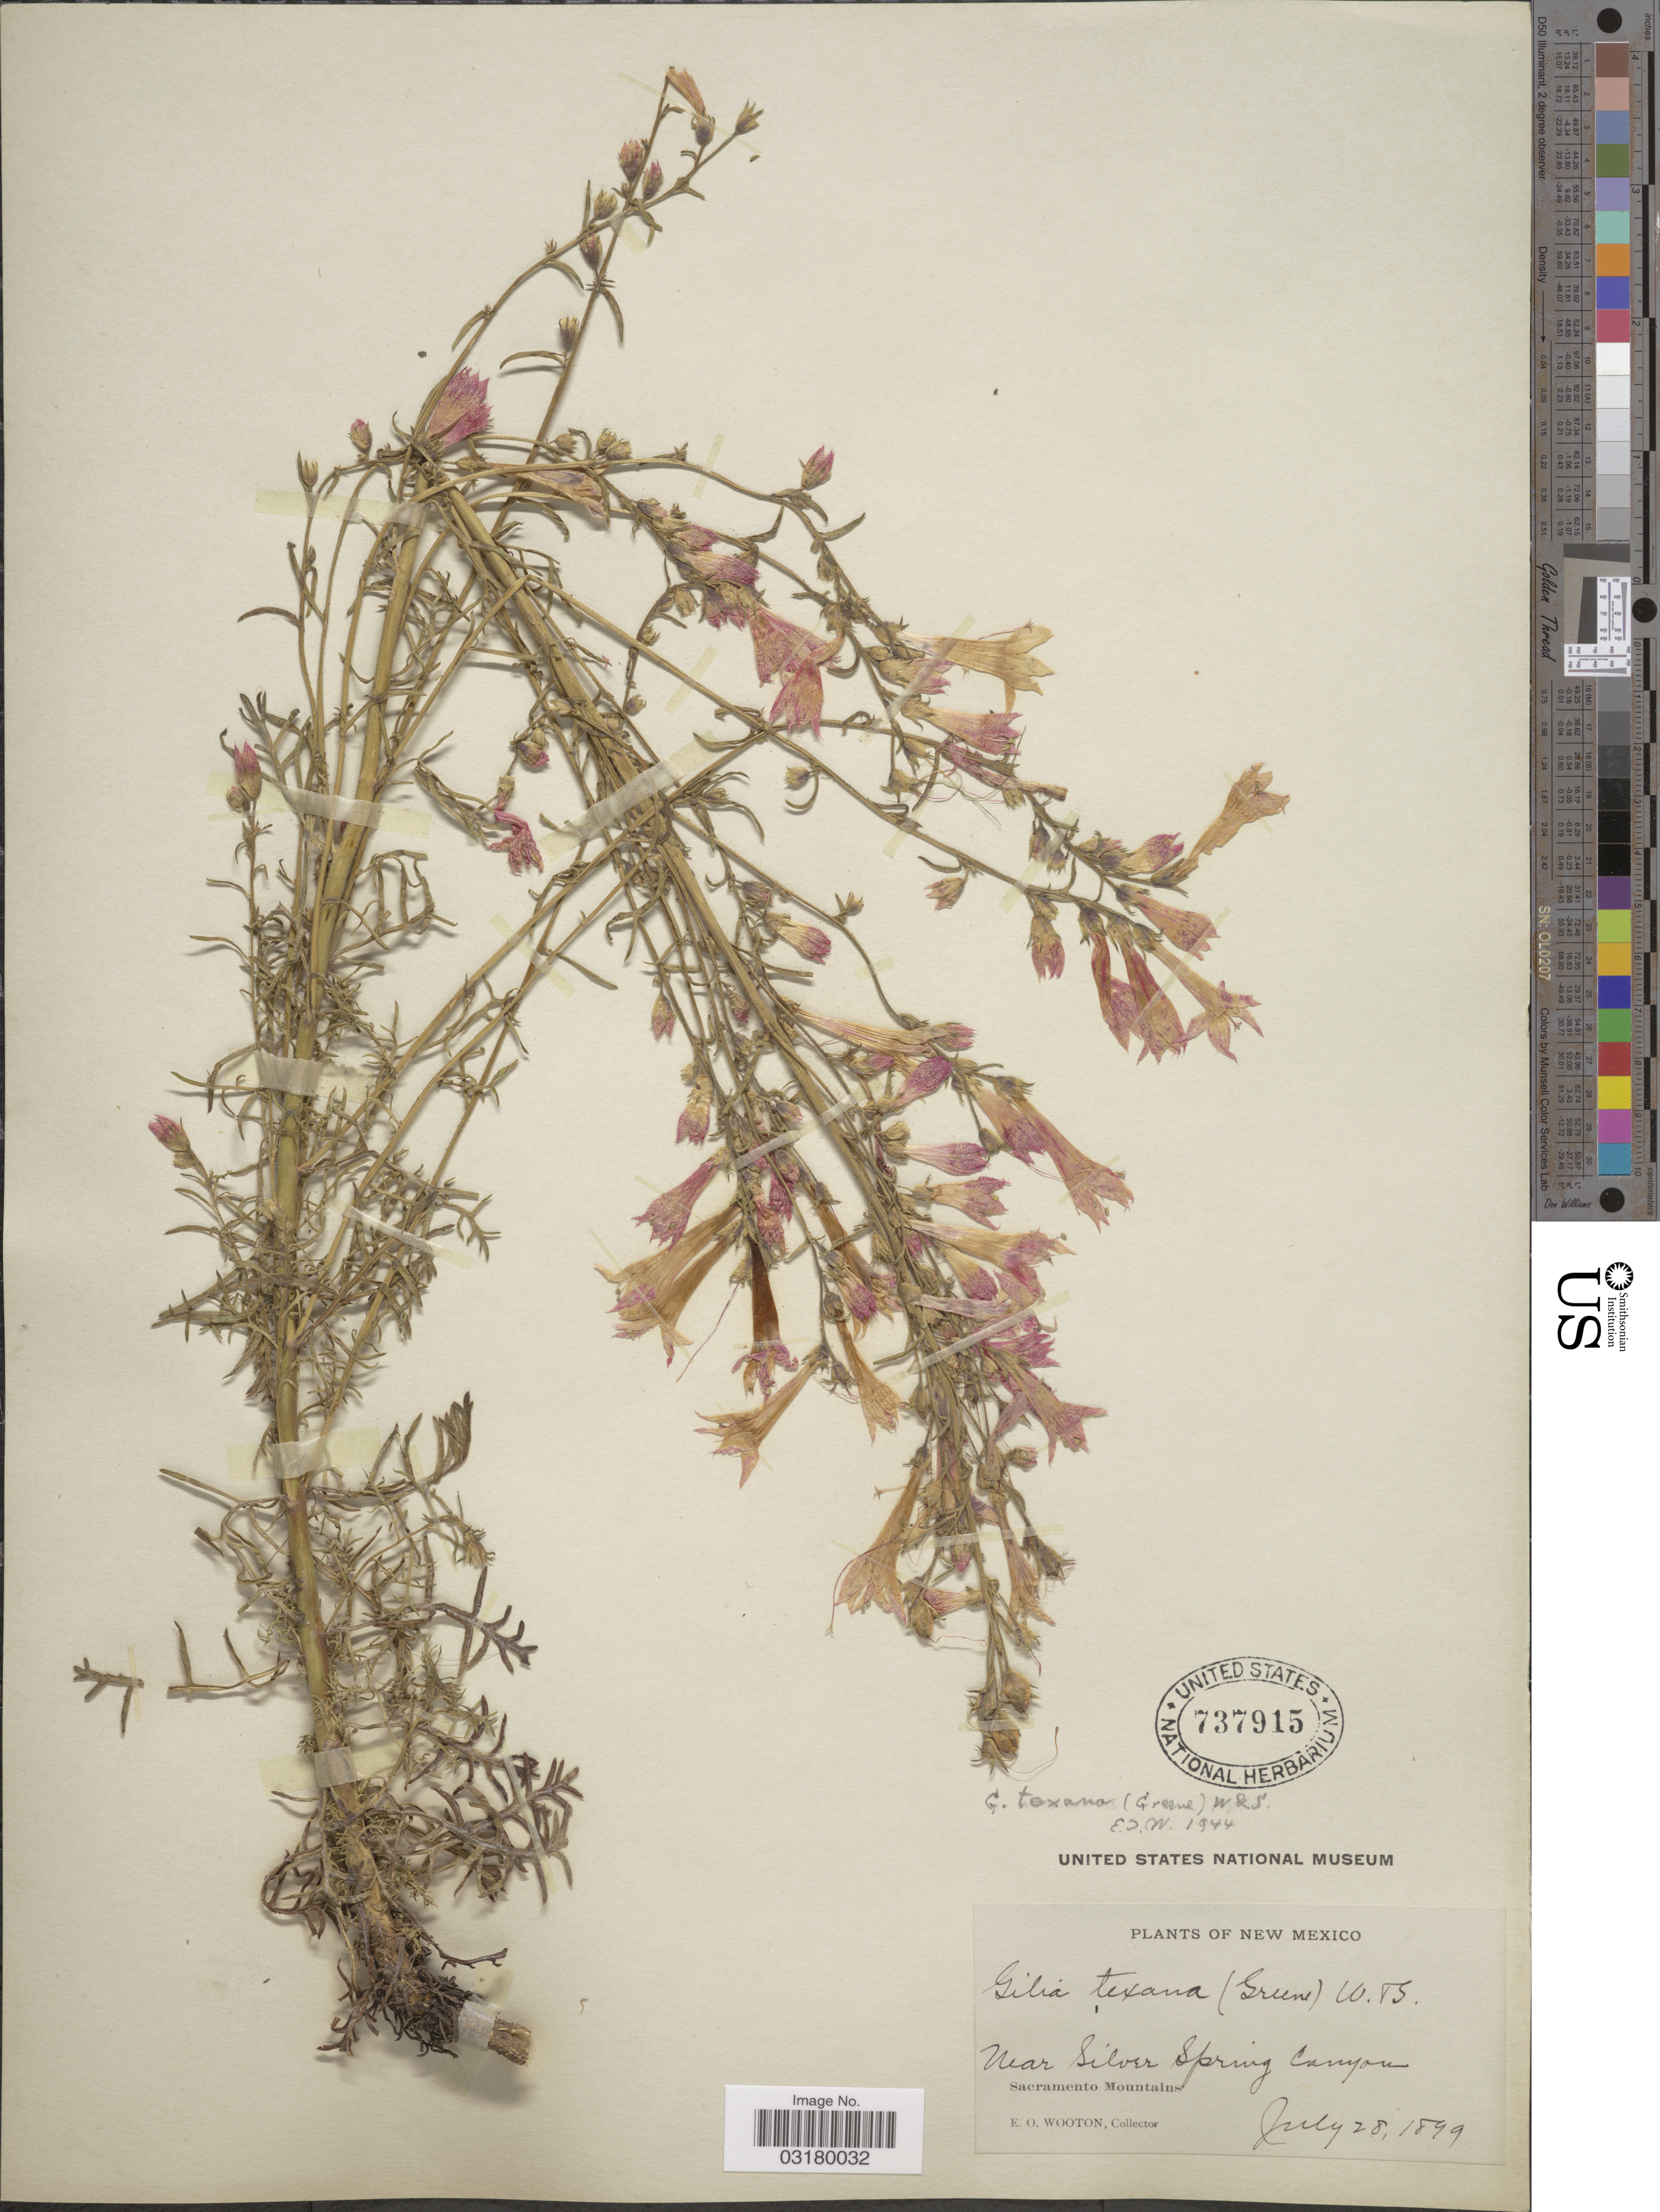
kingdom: Plantae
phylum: Tracheophyta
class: Magnoliopsida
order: Ericales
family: Polemoniaceae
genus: Ipomopsis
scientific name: Ipomopsis aggregata subsp. formosissima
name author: (Greene) Wherry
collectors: E. O. Wooton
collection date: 1899-07-28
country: United States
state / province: New Mexico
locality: Near Silver Spring Canyon. Sacramento Mountains.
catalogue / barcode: US 737915